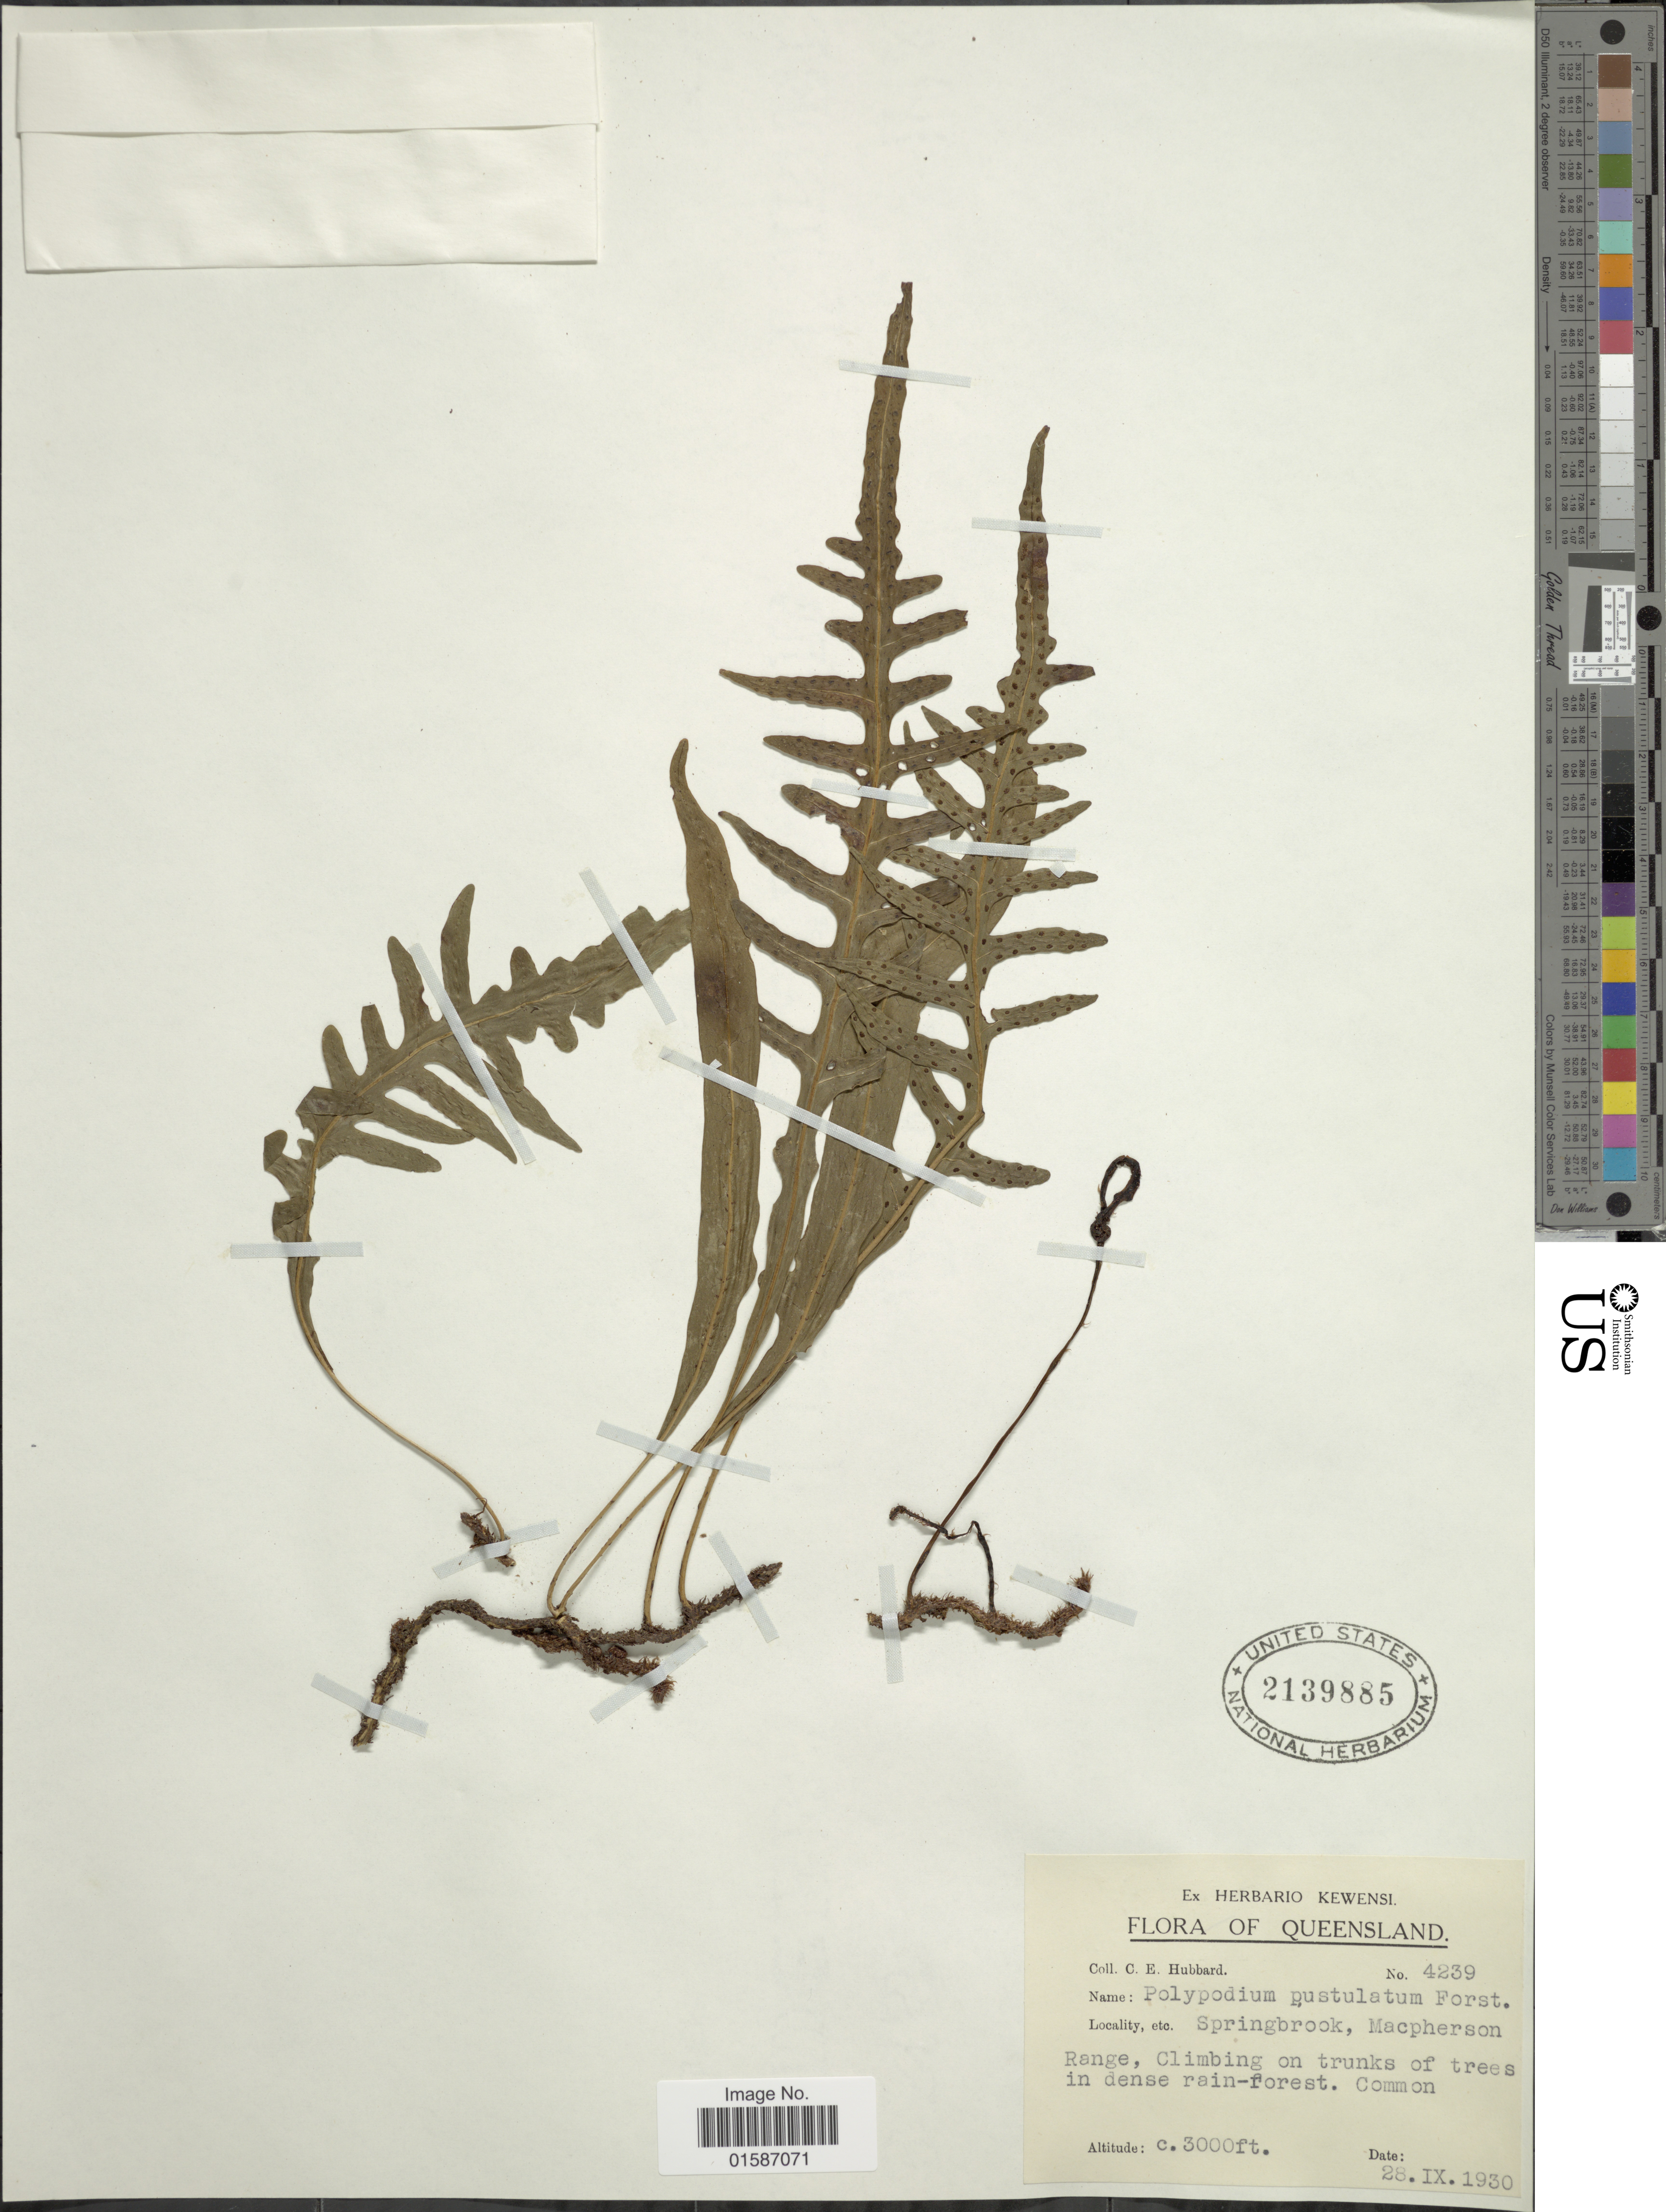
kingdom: Plantae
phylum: Tracheophyta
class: Polypodiopsida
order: Polypodiales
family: Polypodiaceae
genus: Microsorum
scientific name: Microsorum scandens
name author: Tindale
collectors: C. E. Hubbard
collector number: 4239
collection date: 1930-09-28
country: Australia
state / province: Queensland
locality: Springbrook, Macpherson Range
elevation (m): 914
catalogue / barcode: US 2139885